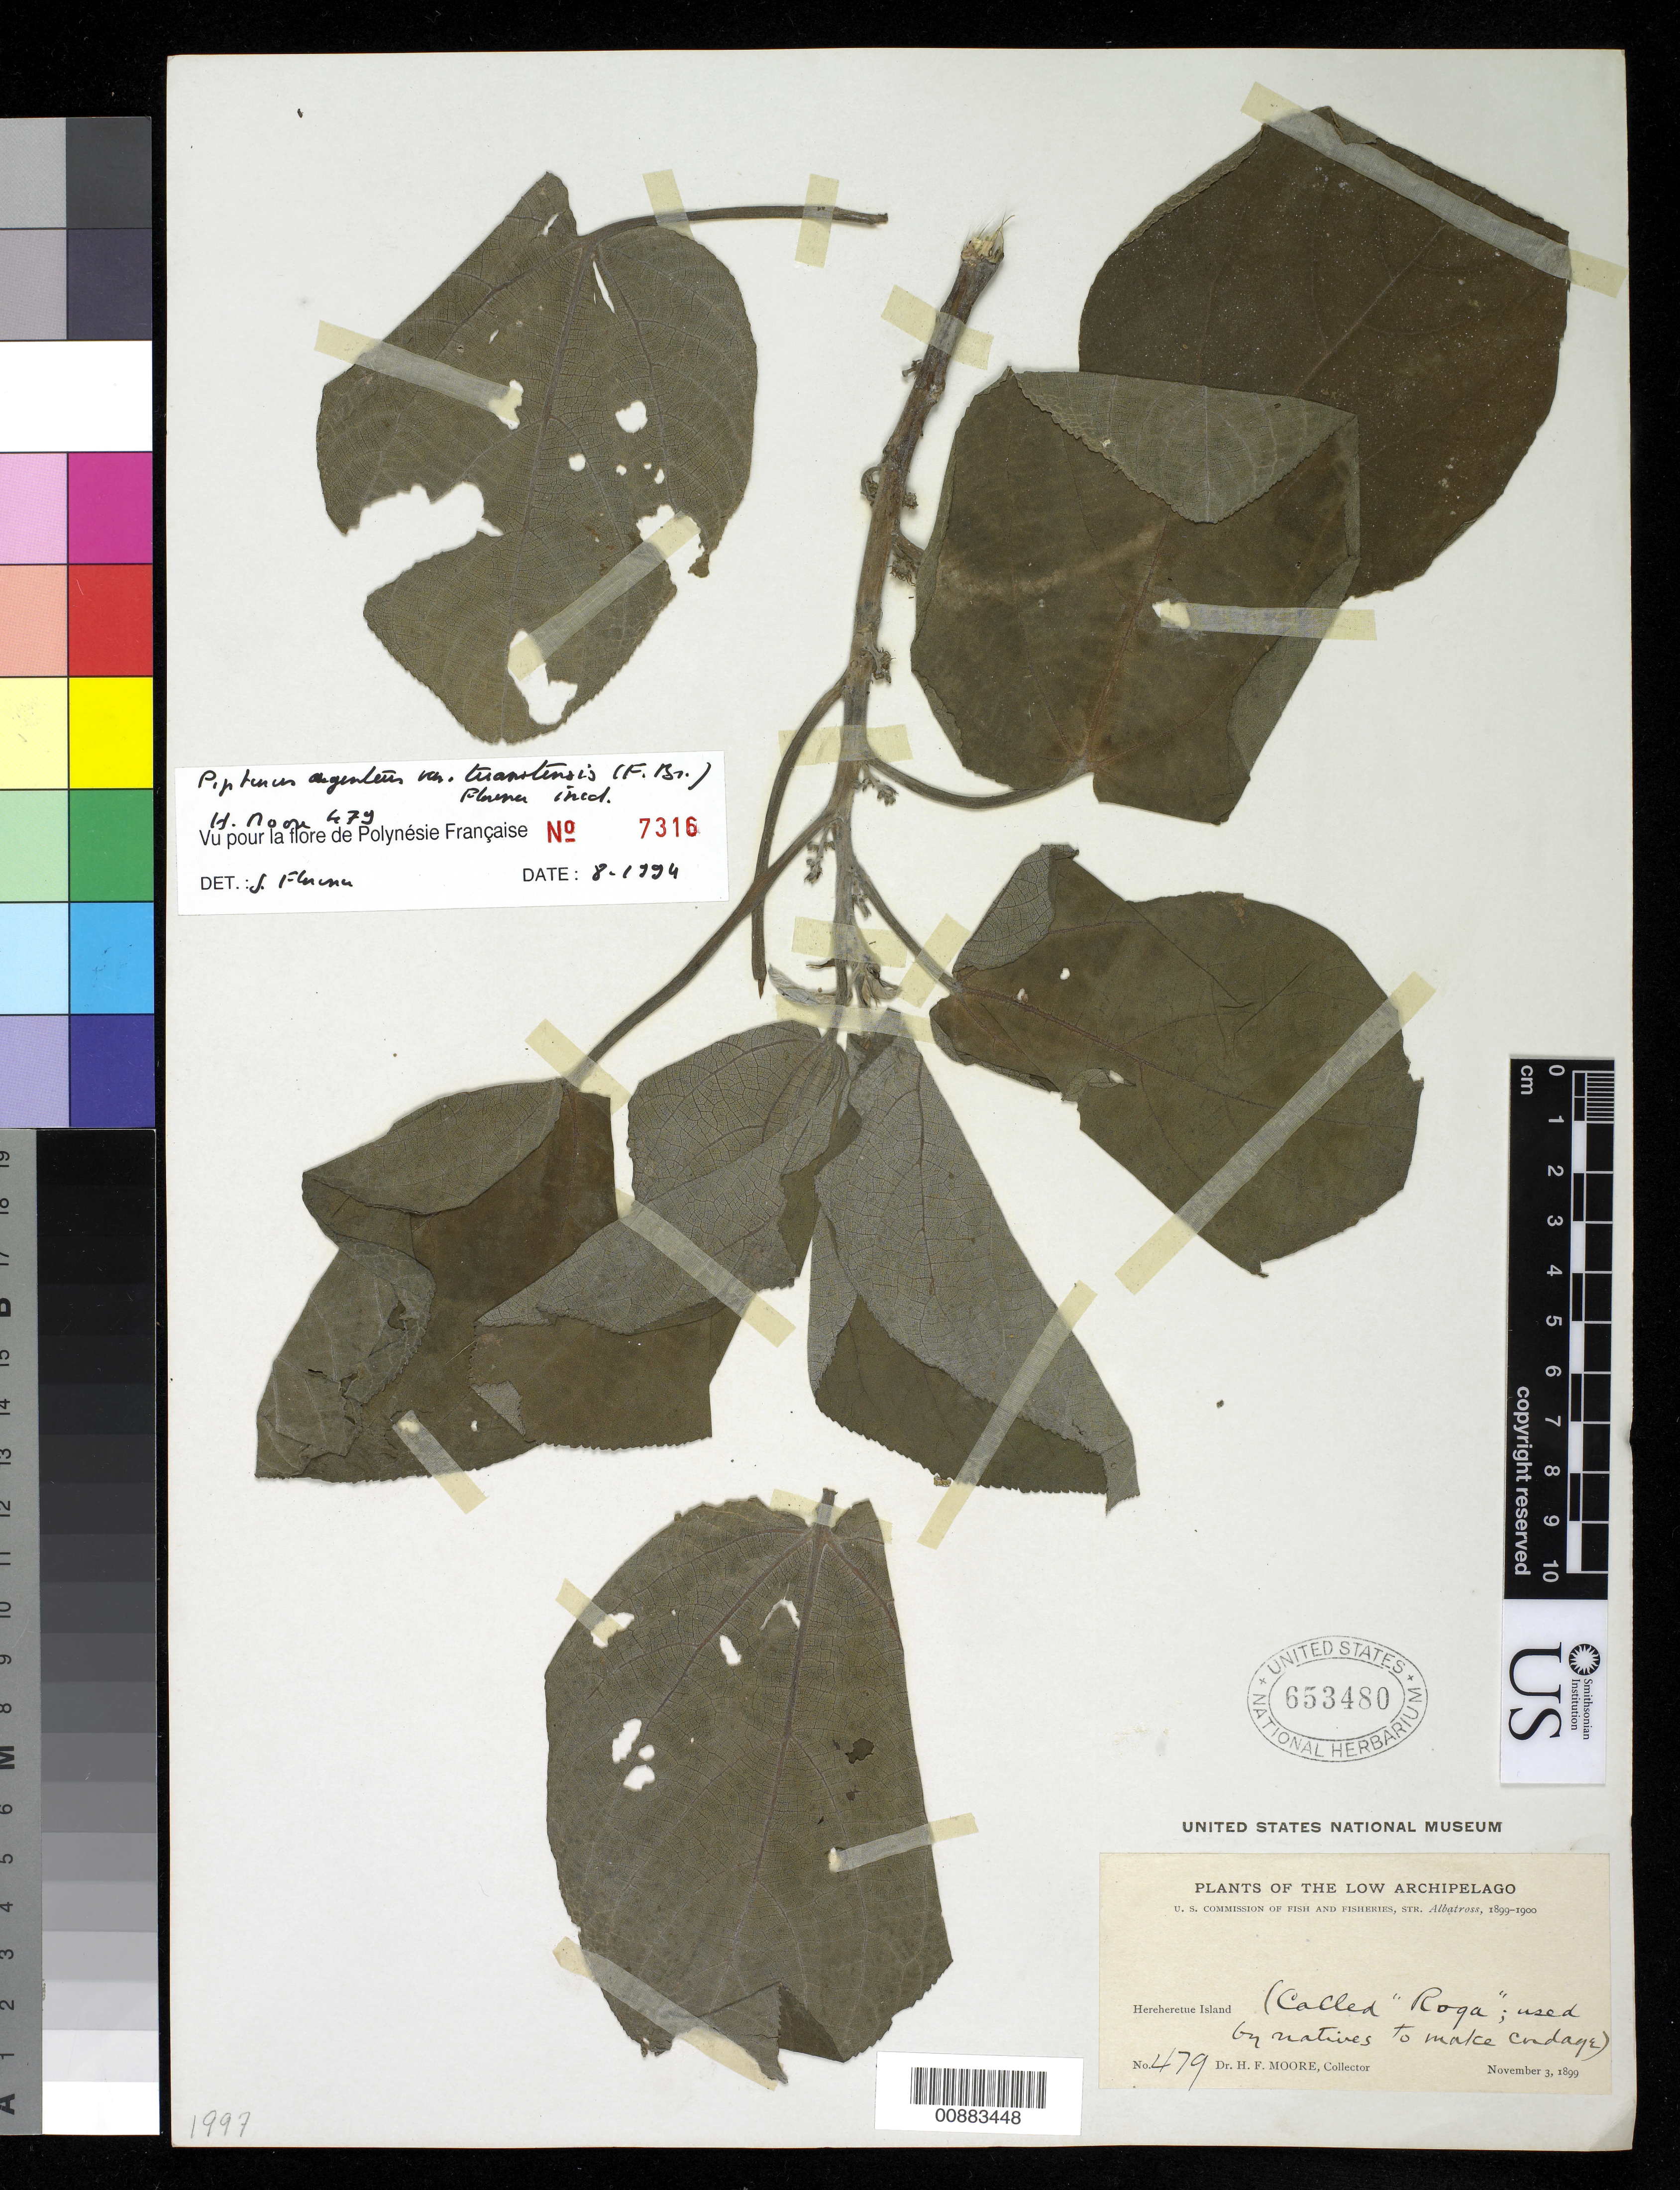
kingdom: Plantae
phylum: Tracheophyta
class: Magnoliopsida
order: Rosales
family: Urticaceae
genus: Pipturus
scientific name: Pipturus argenteus var. tuamatoensis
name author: (F. Br.) J. Florence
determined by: Florence, J.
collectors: H. F. Moore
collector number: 479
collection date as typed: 03 Nov 1899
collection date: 1899-11-03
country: French Polynesia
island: Hereheretue Atoll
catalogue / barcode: US 653480